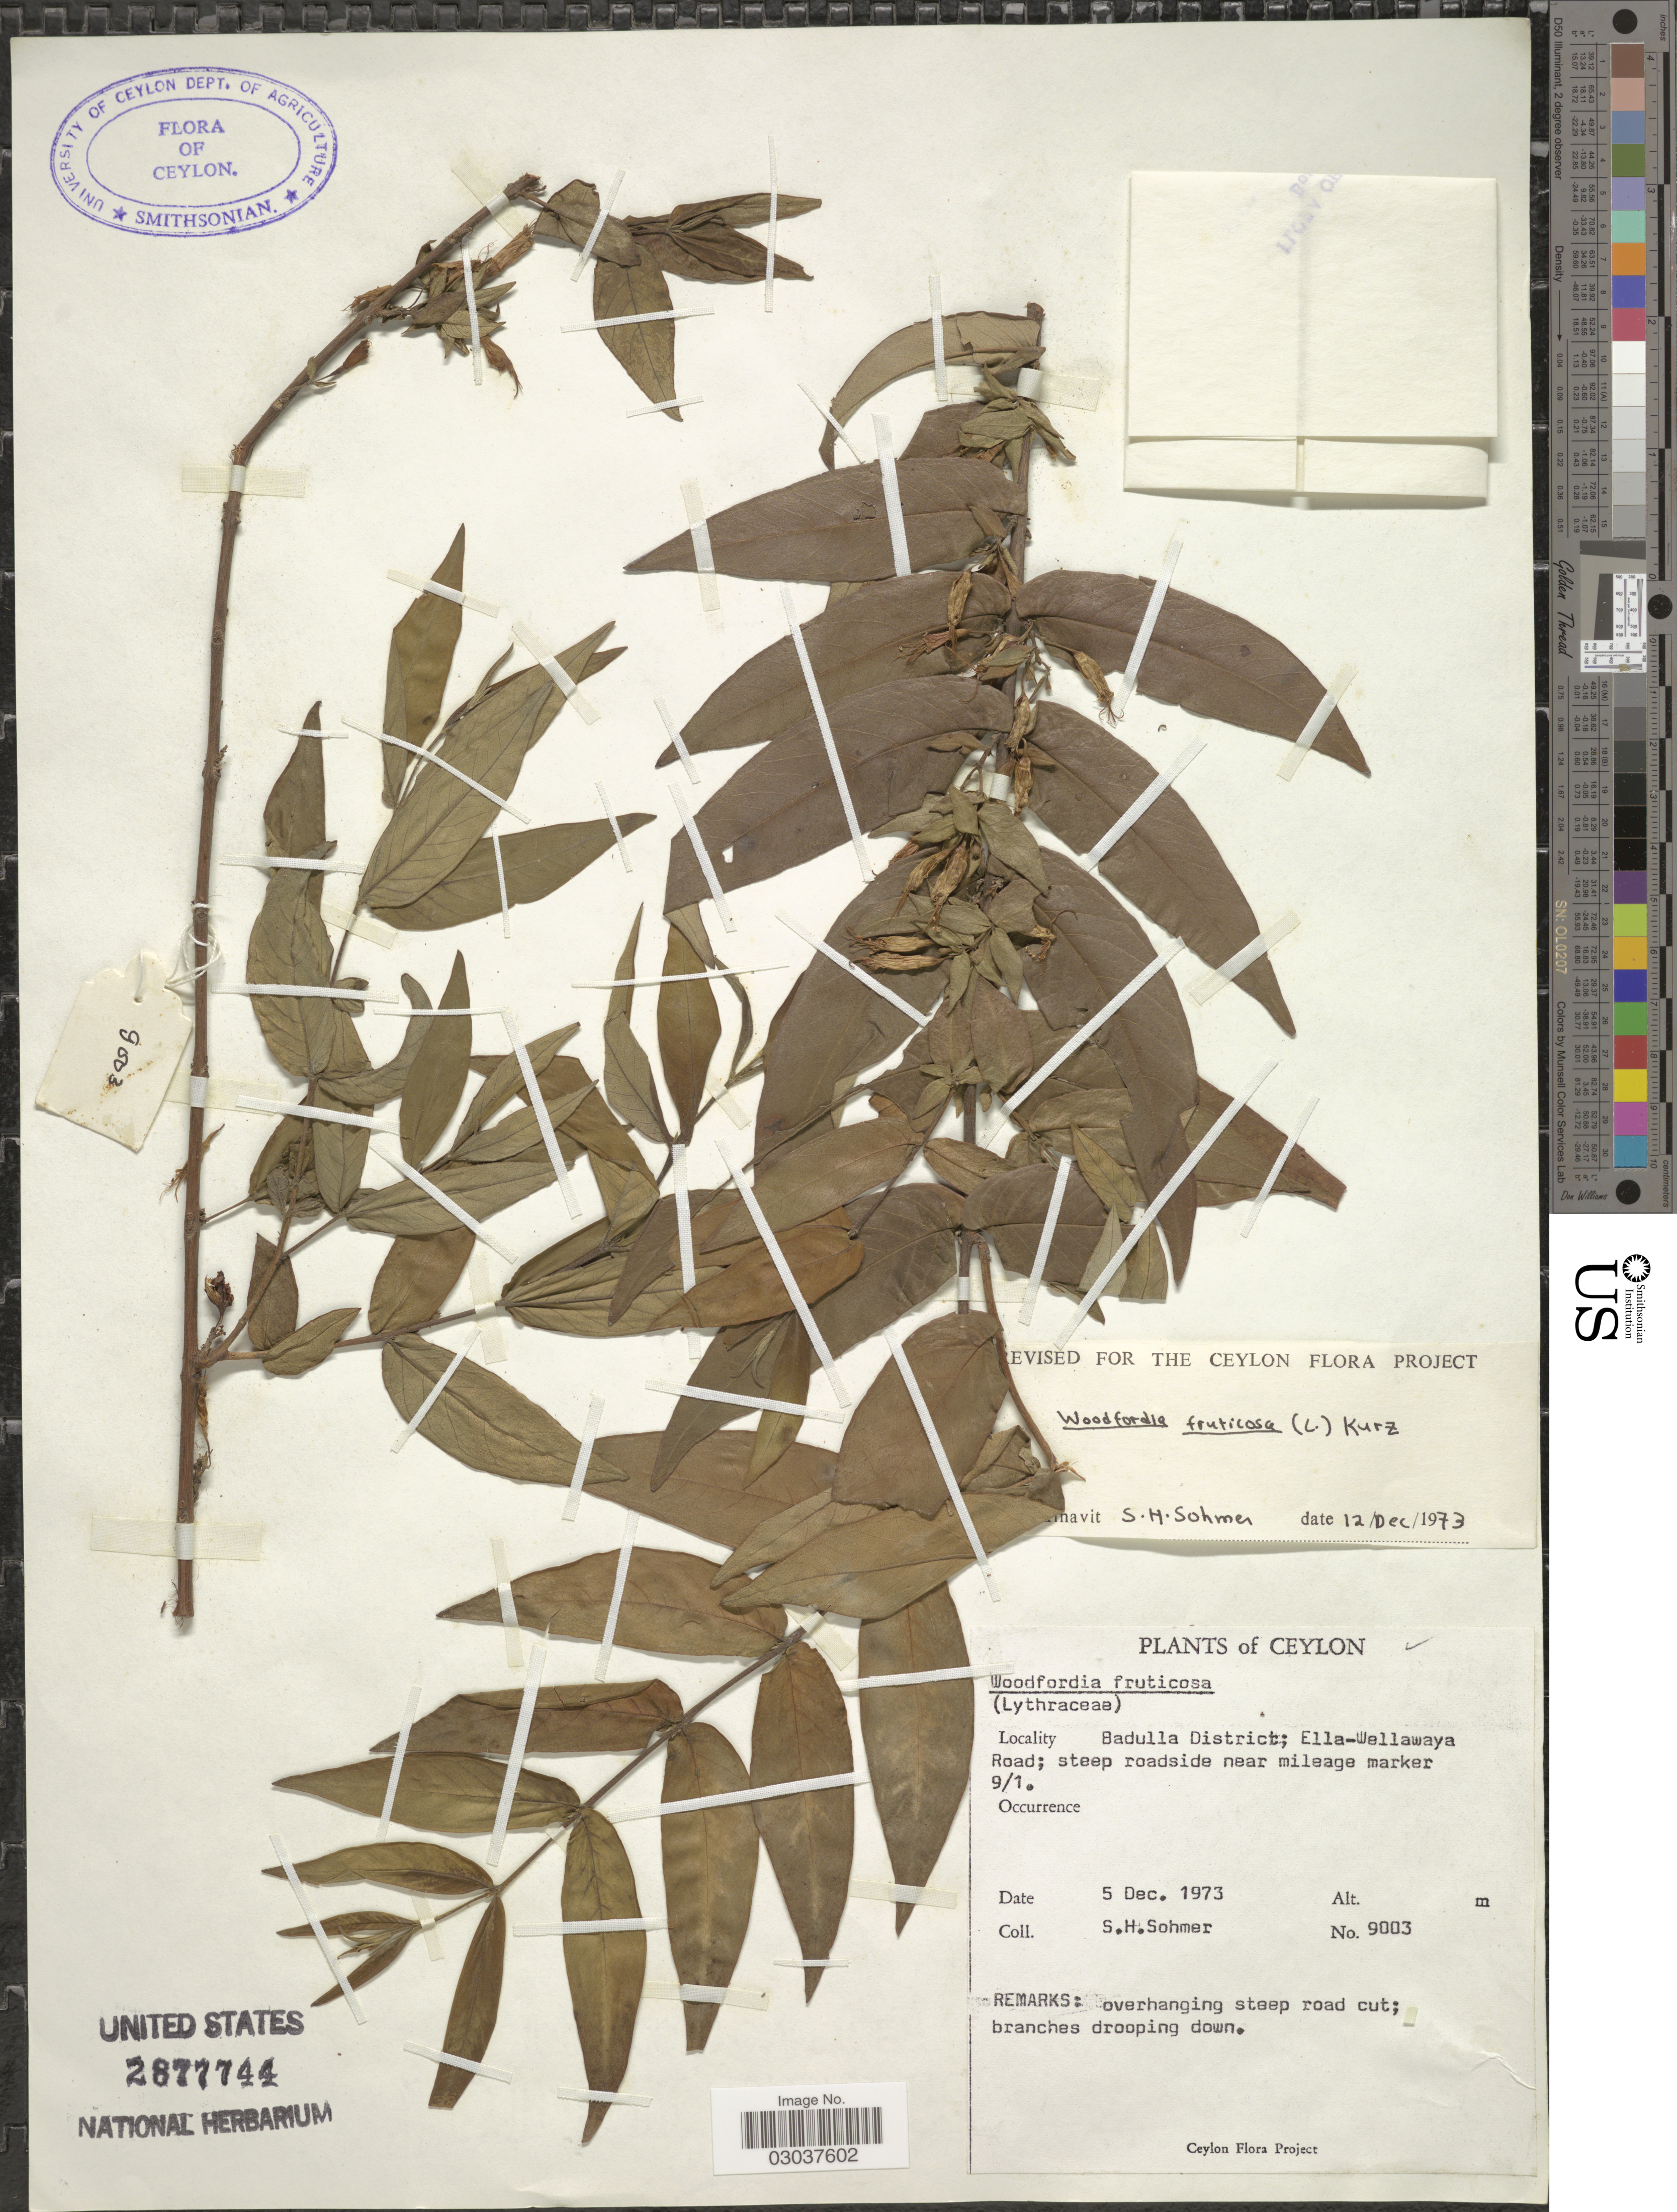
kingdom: Plantae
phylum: Tracheophyta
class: Magnoliopsida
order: Myrtales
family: Lythraceae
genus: Woodfordia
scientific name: Woodfordia fruticosa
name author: (L.) Kurz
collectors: S. H. Sohmer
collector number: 9003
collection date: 1973-12-05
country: Sri Lanka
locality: Ceylon. Badulla District; Ella-Wellawaya Road; steep roadside near mileage marker 9/1.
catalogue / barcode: US 2877744